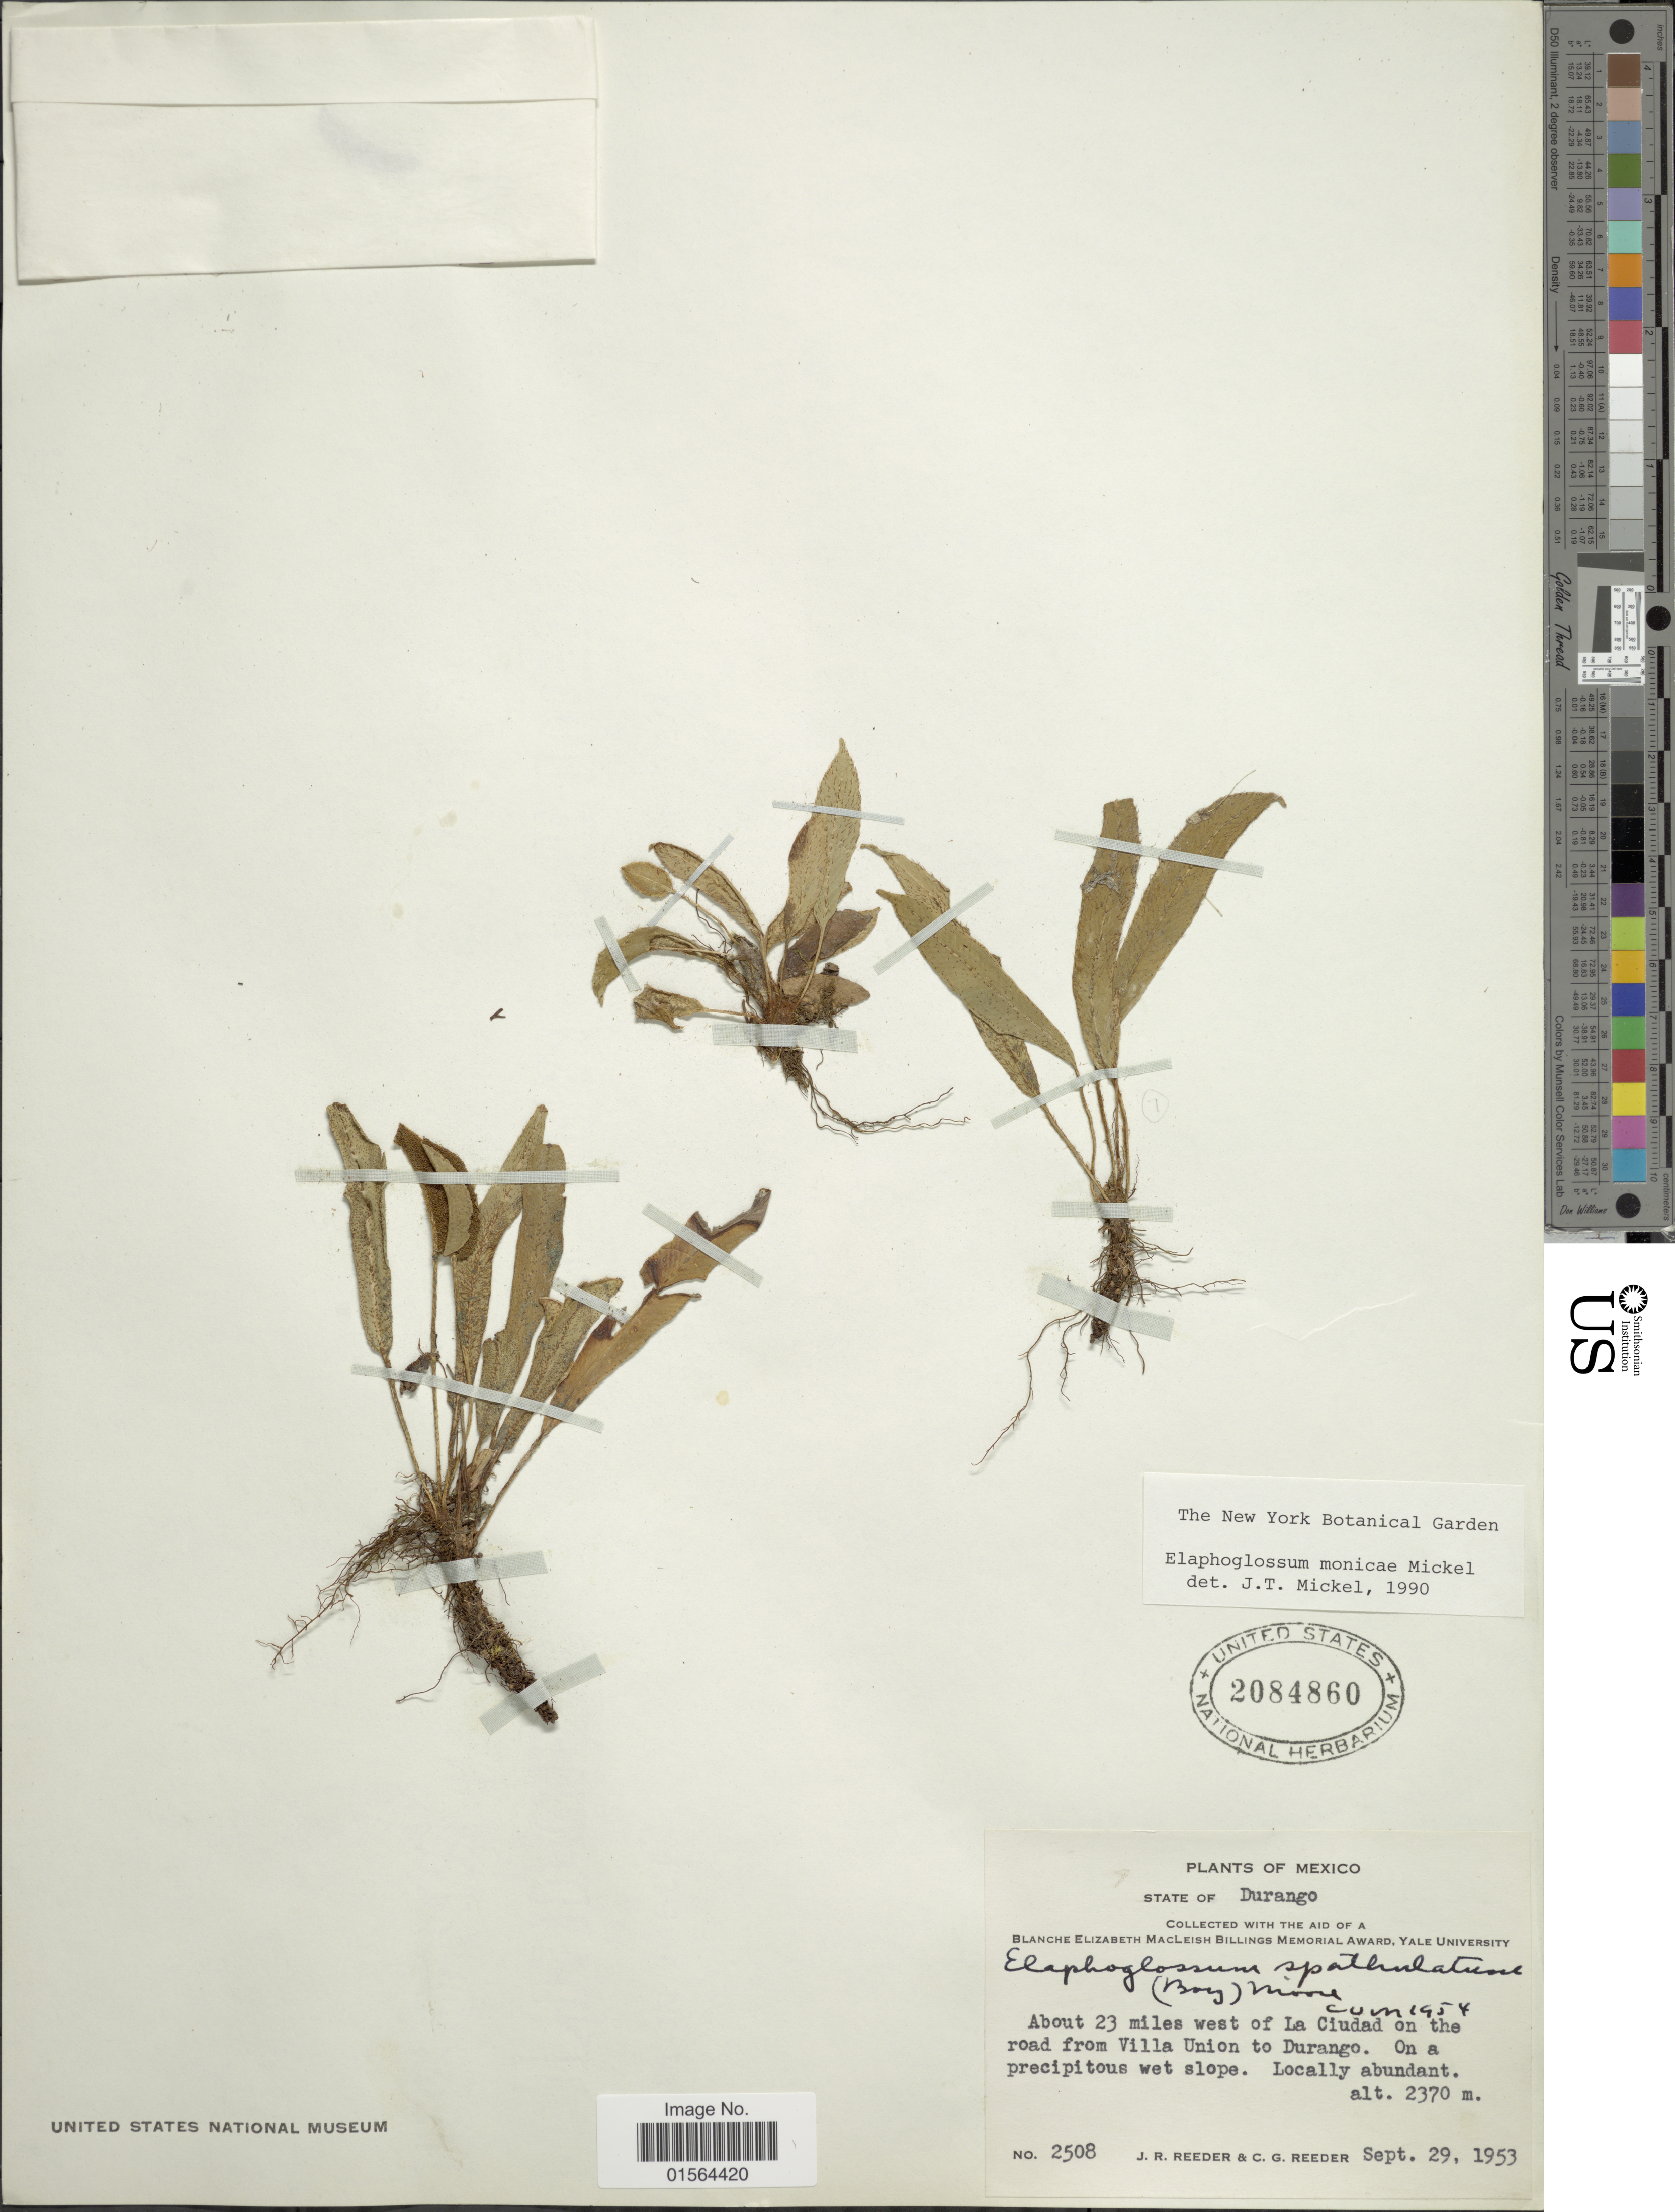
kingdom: Plantae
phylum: Tracheophyta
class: Polypodiopsida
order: Polypodiales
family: Dryopteridaceae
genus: Elaphoglossum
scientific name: Elaphoglossum monicae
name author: Mickel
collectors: J. R. Reeder & C. G. Reeder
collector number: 2508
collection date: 1953-09-29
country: Mexico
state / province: Durango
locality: State of Durango, about 23 miles west of La Ciudad on the road from Villa Union to Durango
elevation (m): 2370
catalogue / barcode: US 2084860